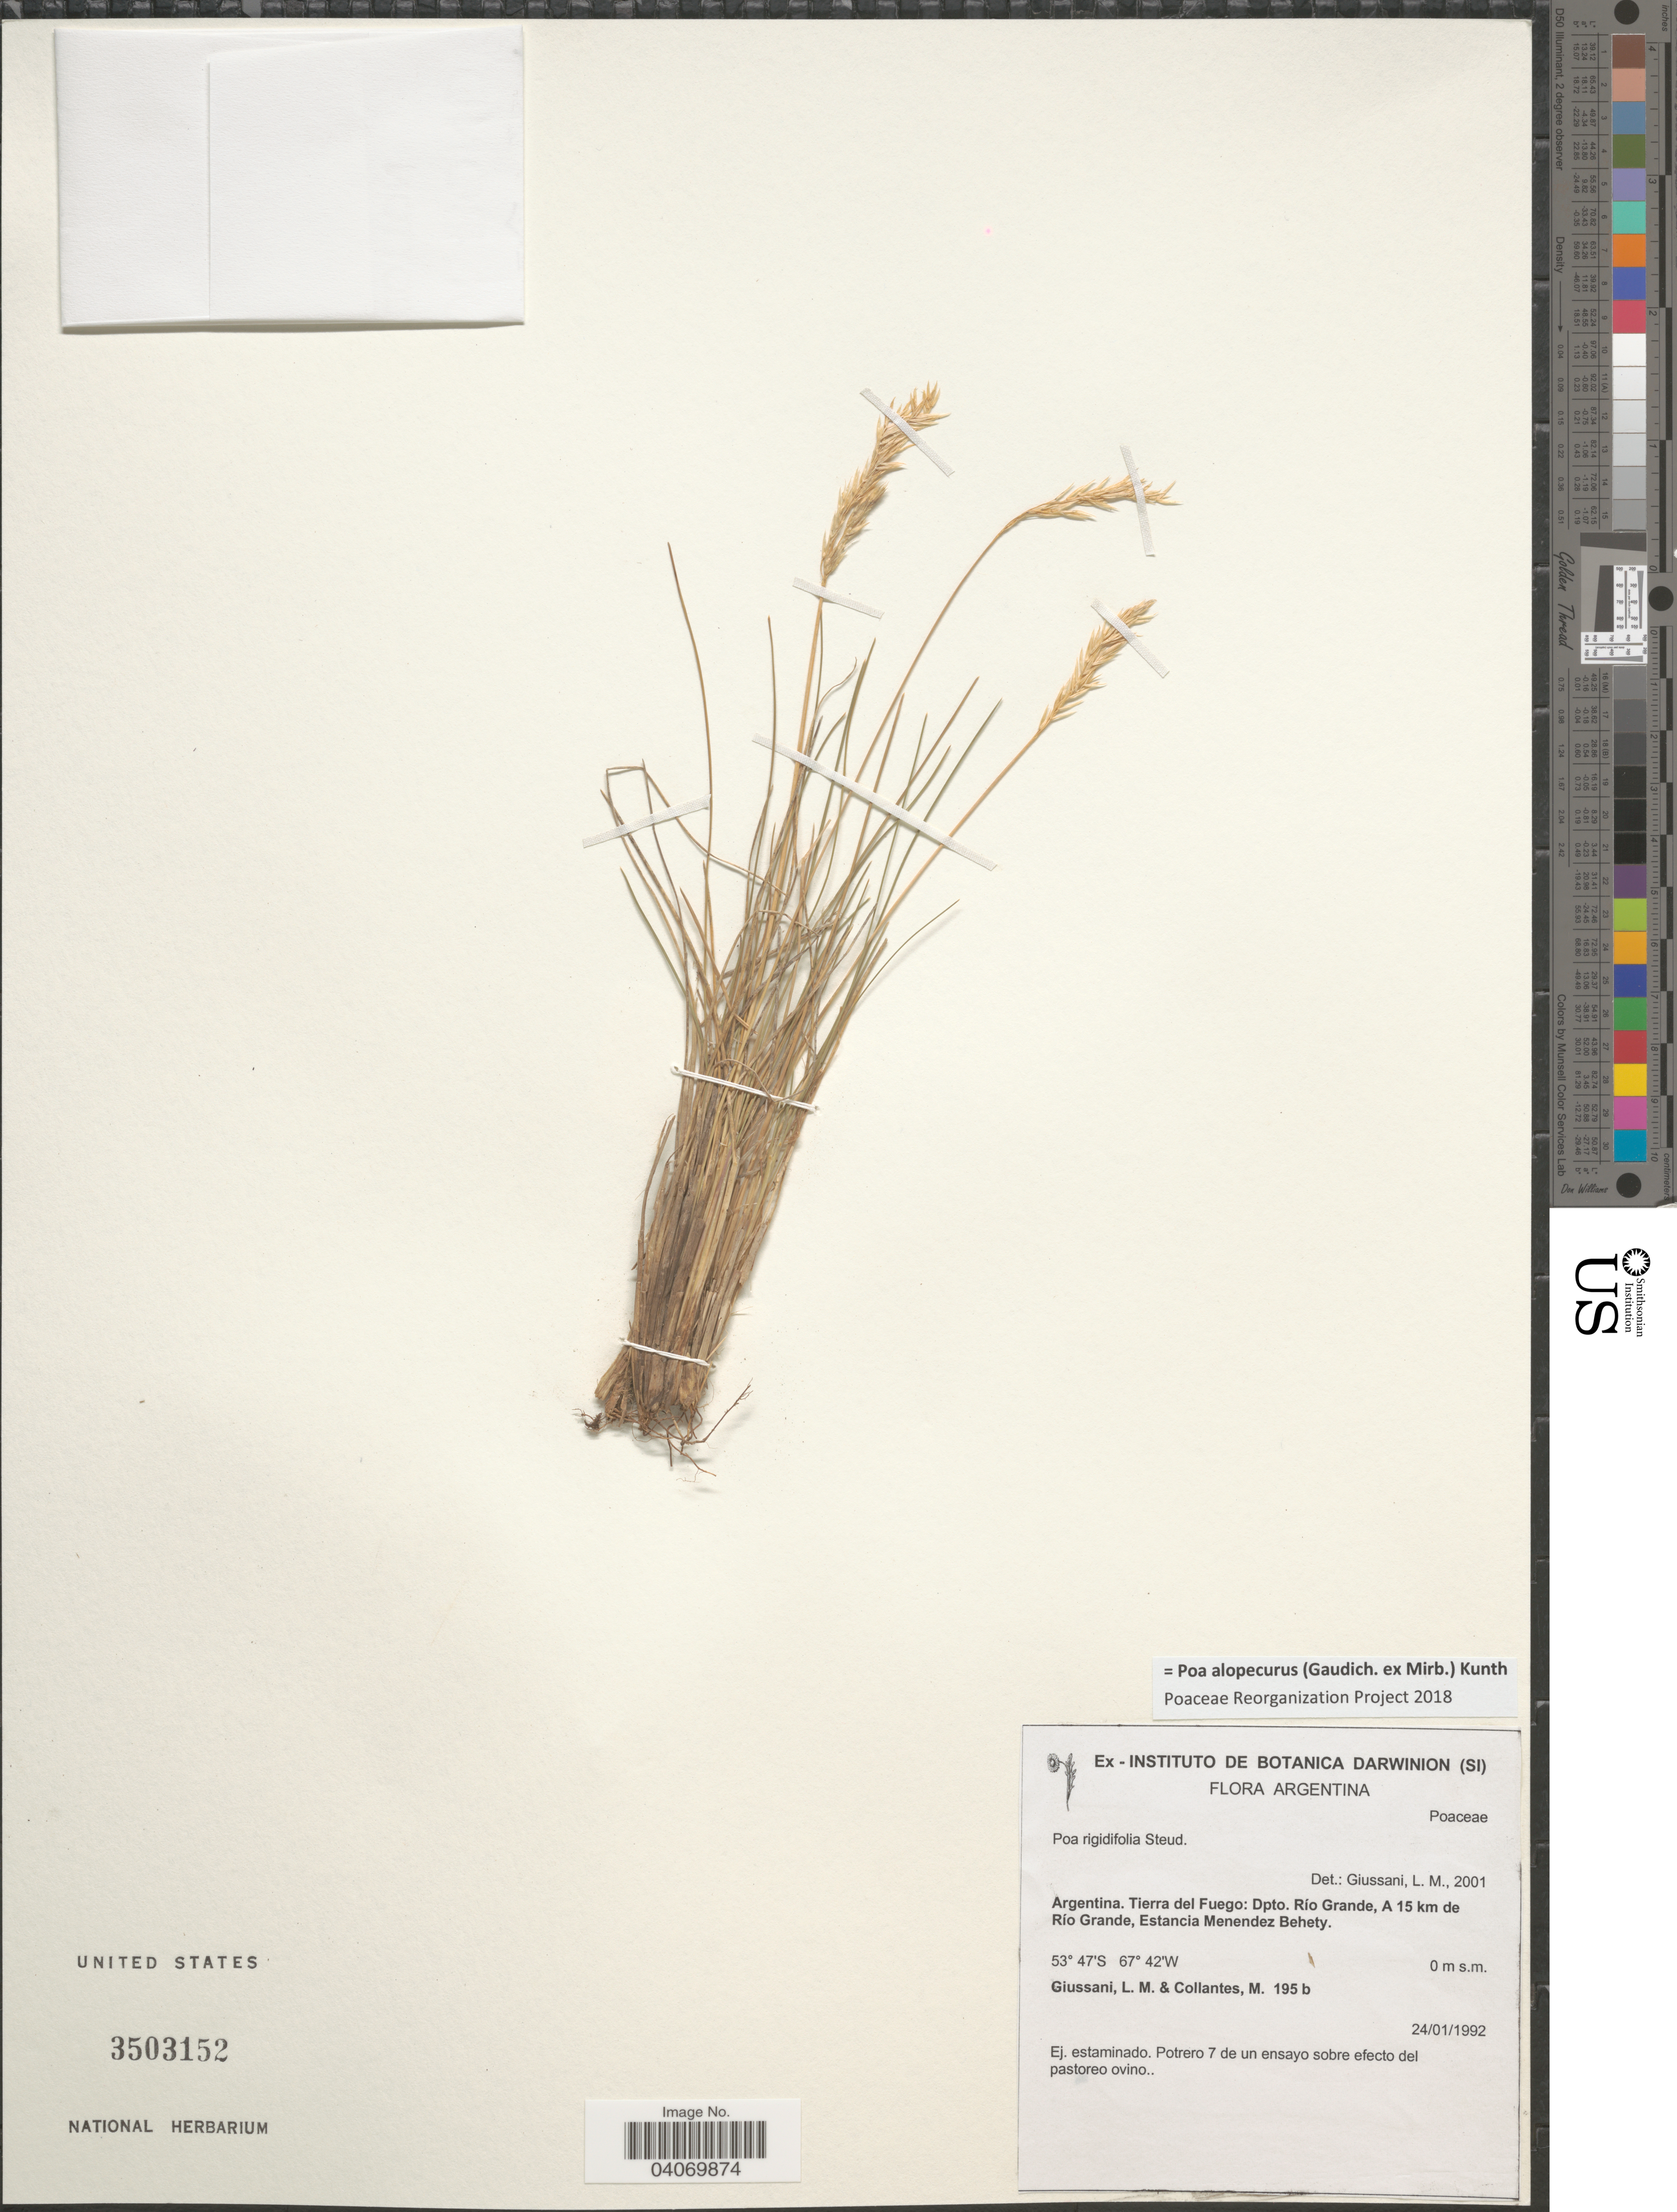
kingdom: Plantae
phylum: Tracheophyta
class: Liliopsida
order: Poales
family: Poaceae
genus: Poa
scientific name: Poa alopecurus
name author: (Gaudich. ex Mirb.) Kunth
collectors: L. Giussani & M. Collantes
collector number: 195b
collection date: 1992-01-24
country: Argentina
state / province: Tierra del Fuego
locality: Dpto. Río Grande, A 15 km de Río Grande, Estancia Menendez Behety.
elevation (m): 0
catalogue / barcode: US 3503152